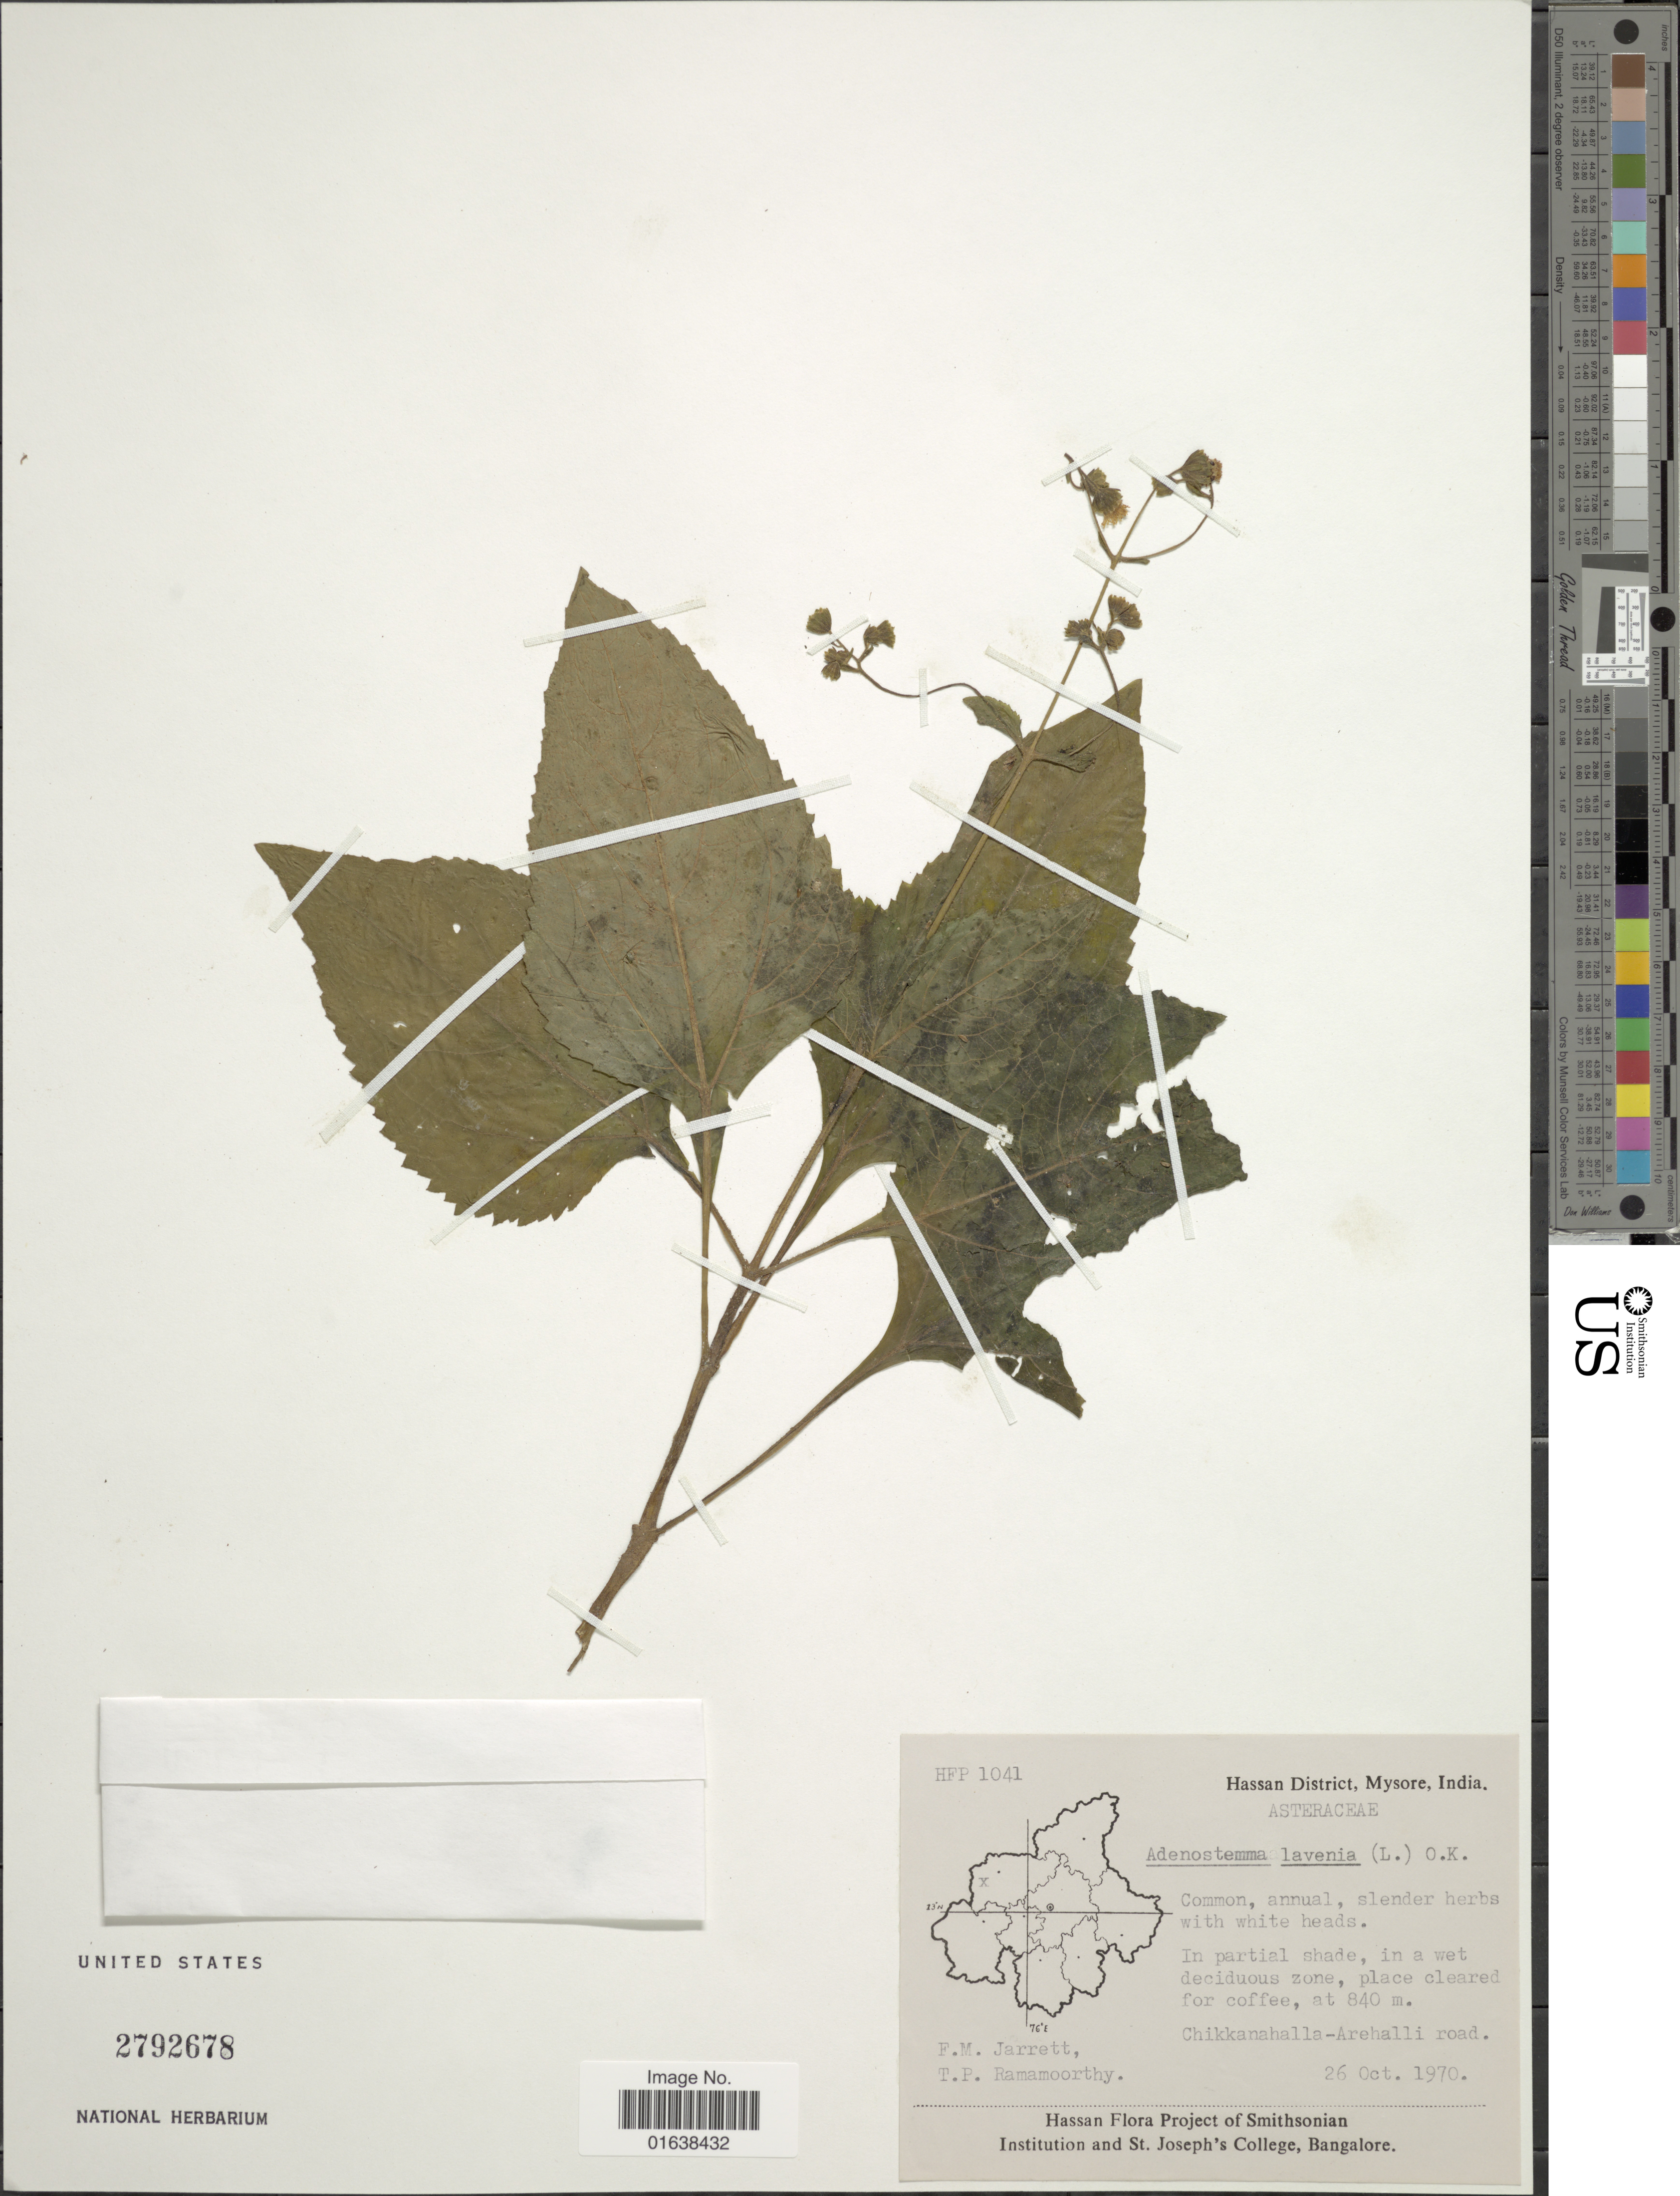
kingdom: Plantae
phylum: Tracheophyta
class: Magnoliopsida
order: Asterales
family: Asteraceae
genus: Adenostemma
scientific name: Adenostemma lavenia var. lavenia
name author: Kuntze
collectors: F. M. Jarrett & T. P. Ramamoorthy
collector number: HFP 1041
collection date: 1970-10-26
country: India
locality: Hassan District, Mysore, India. Chikkanahalla-Arehalli road.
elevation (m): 840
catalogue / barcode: US 2792678